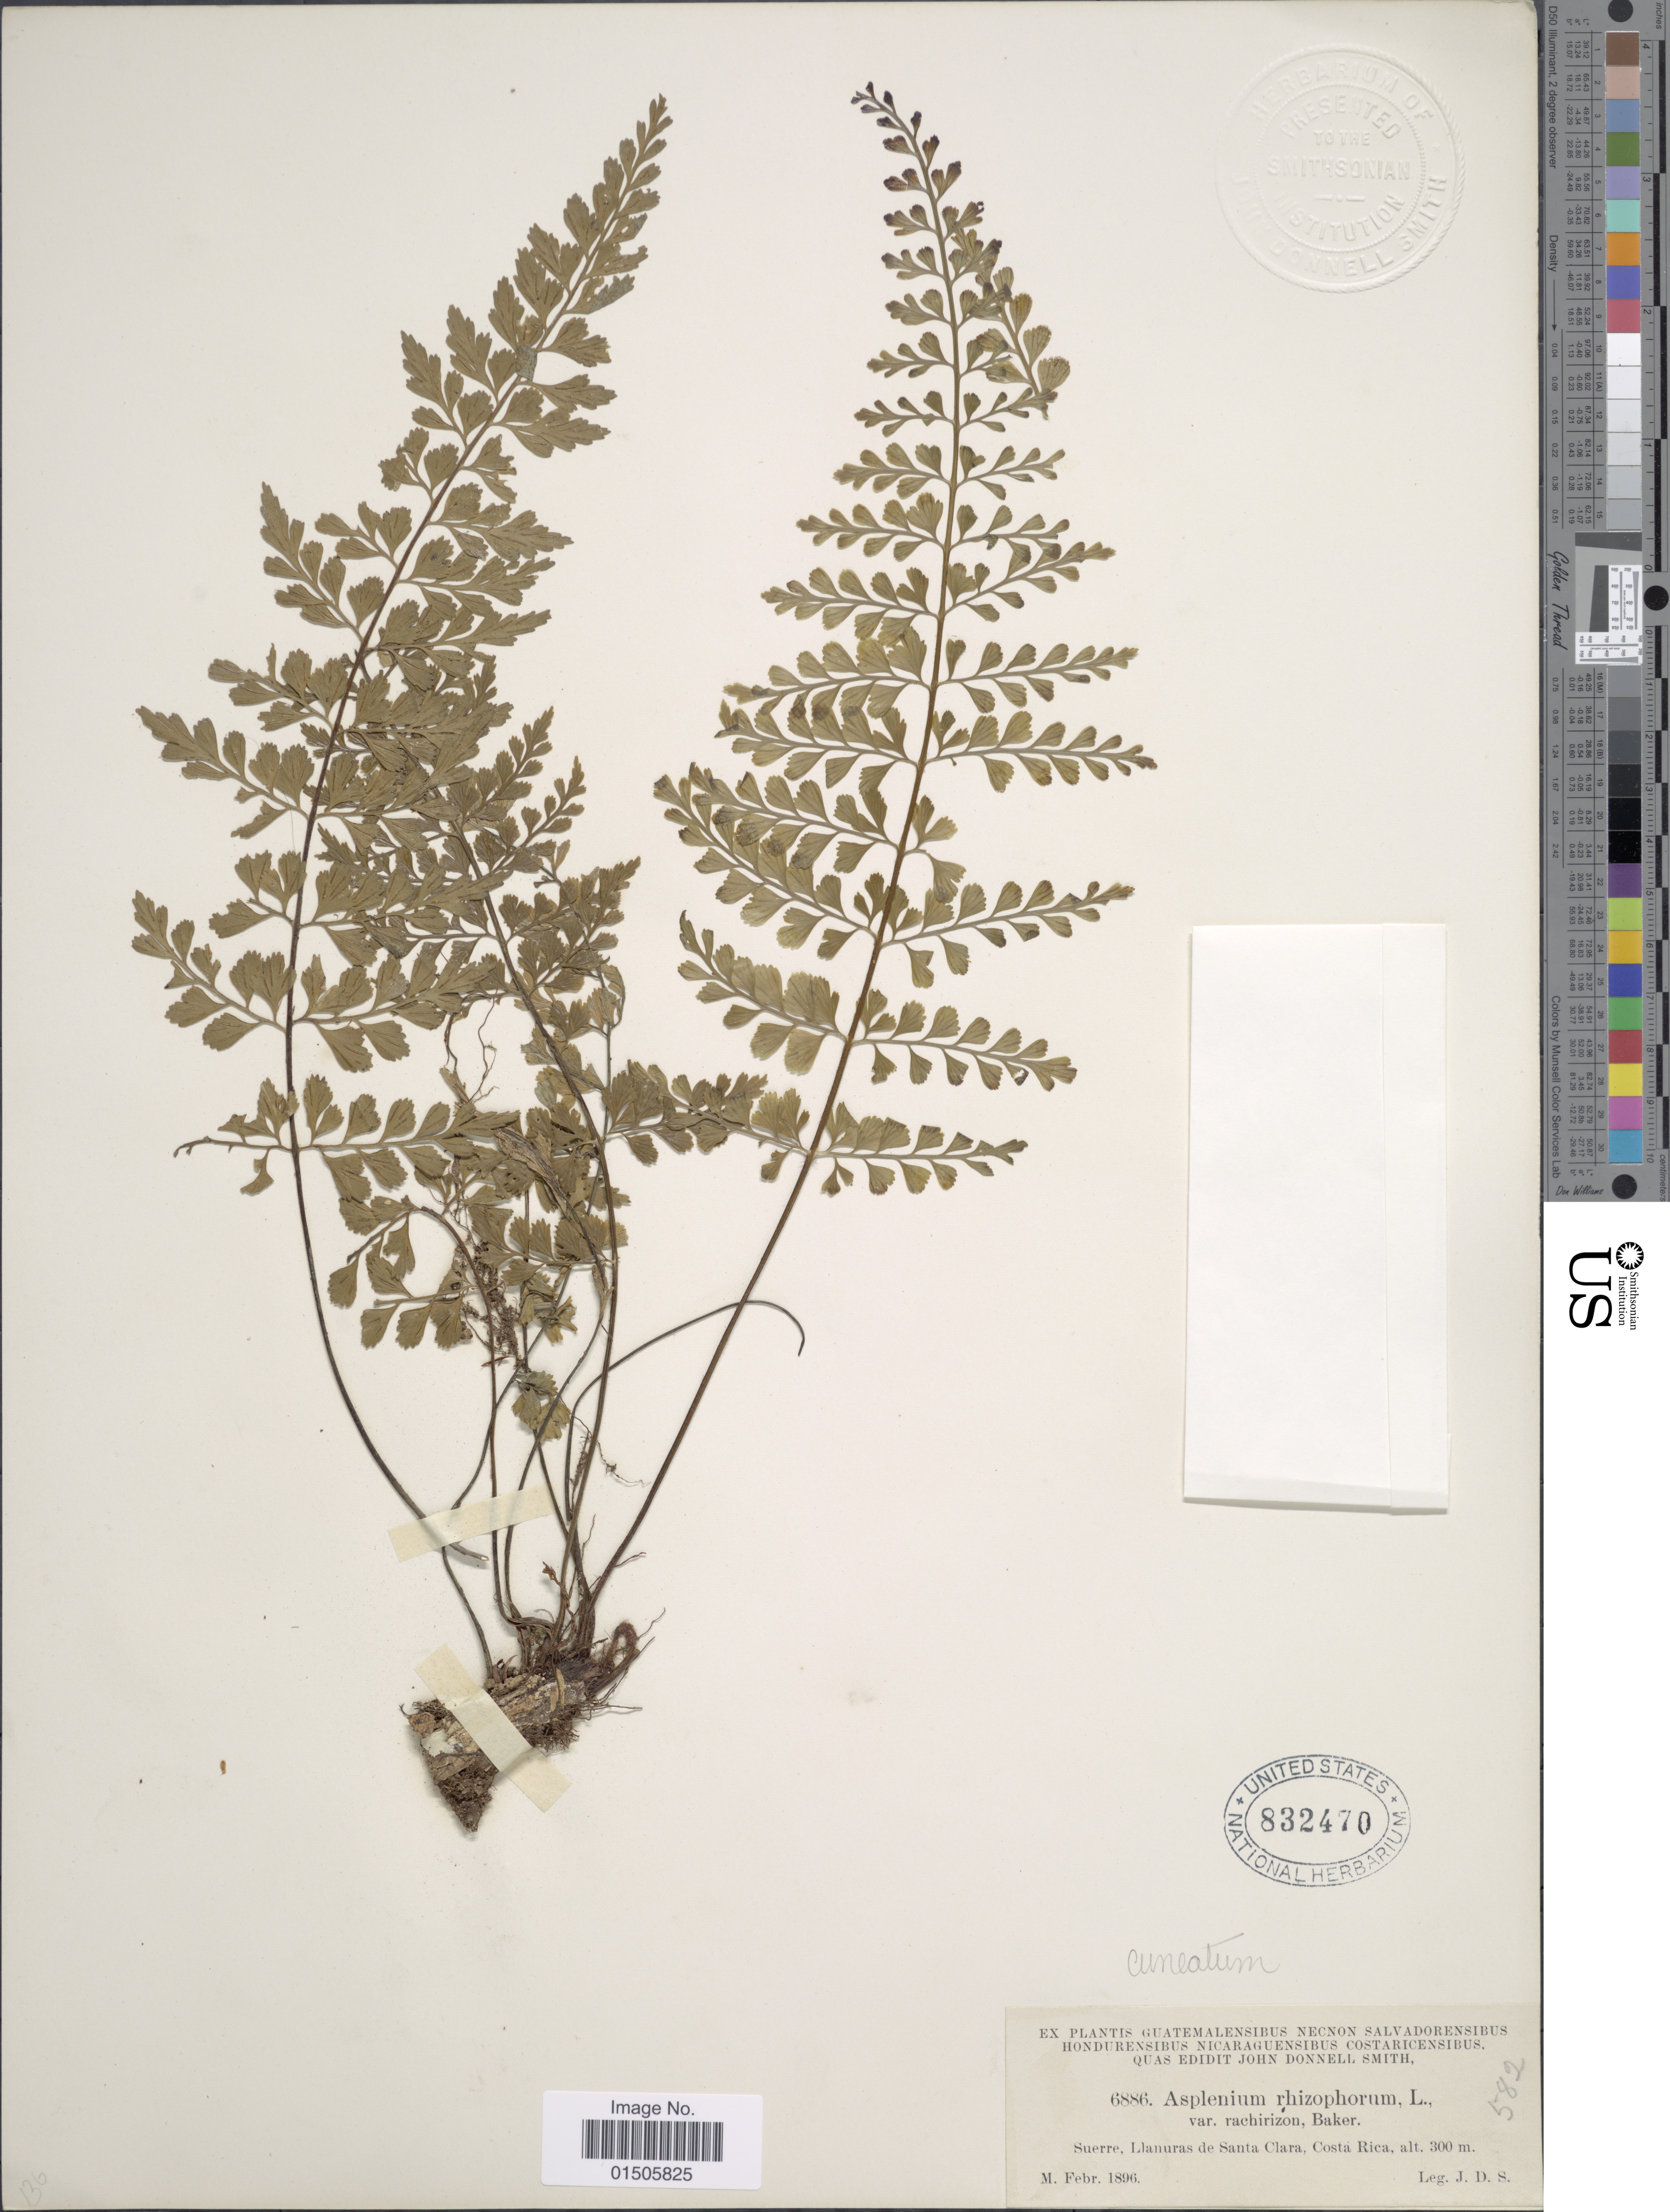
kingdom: Plantae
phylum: Tracheophyta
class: Polypodiopsida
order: Polypodiales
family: Aspleniaceae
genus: Asplenium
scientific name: Asplenium cuneatum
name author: Lam.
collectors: J. Donnell Smith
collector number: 6886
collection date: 1896-02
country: Costa Rica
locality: Suerre, Llanuras de Santa Clara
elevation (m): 300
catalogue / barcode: US 832470